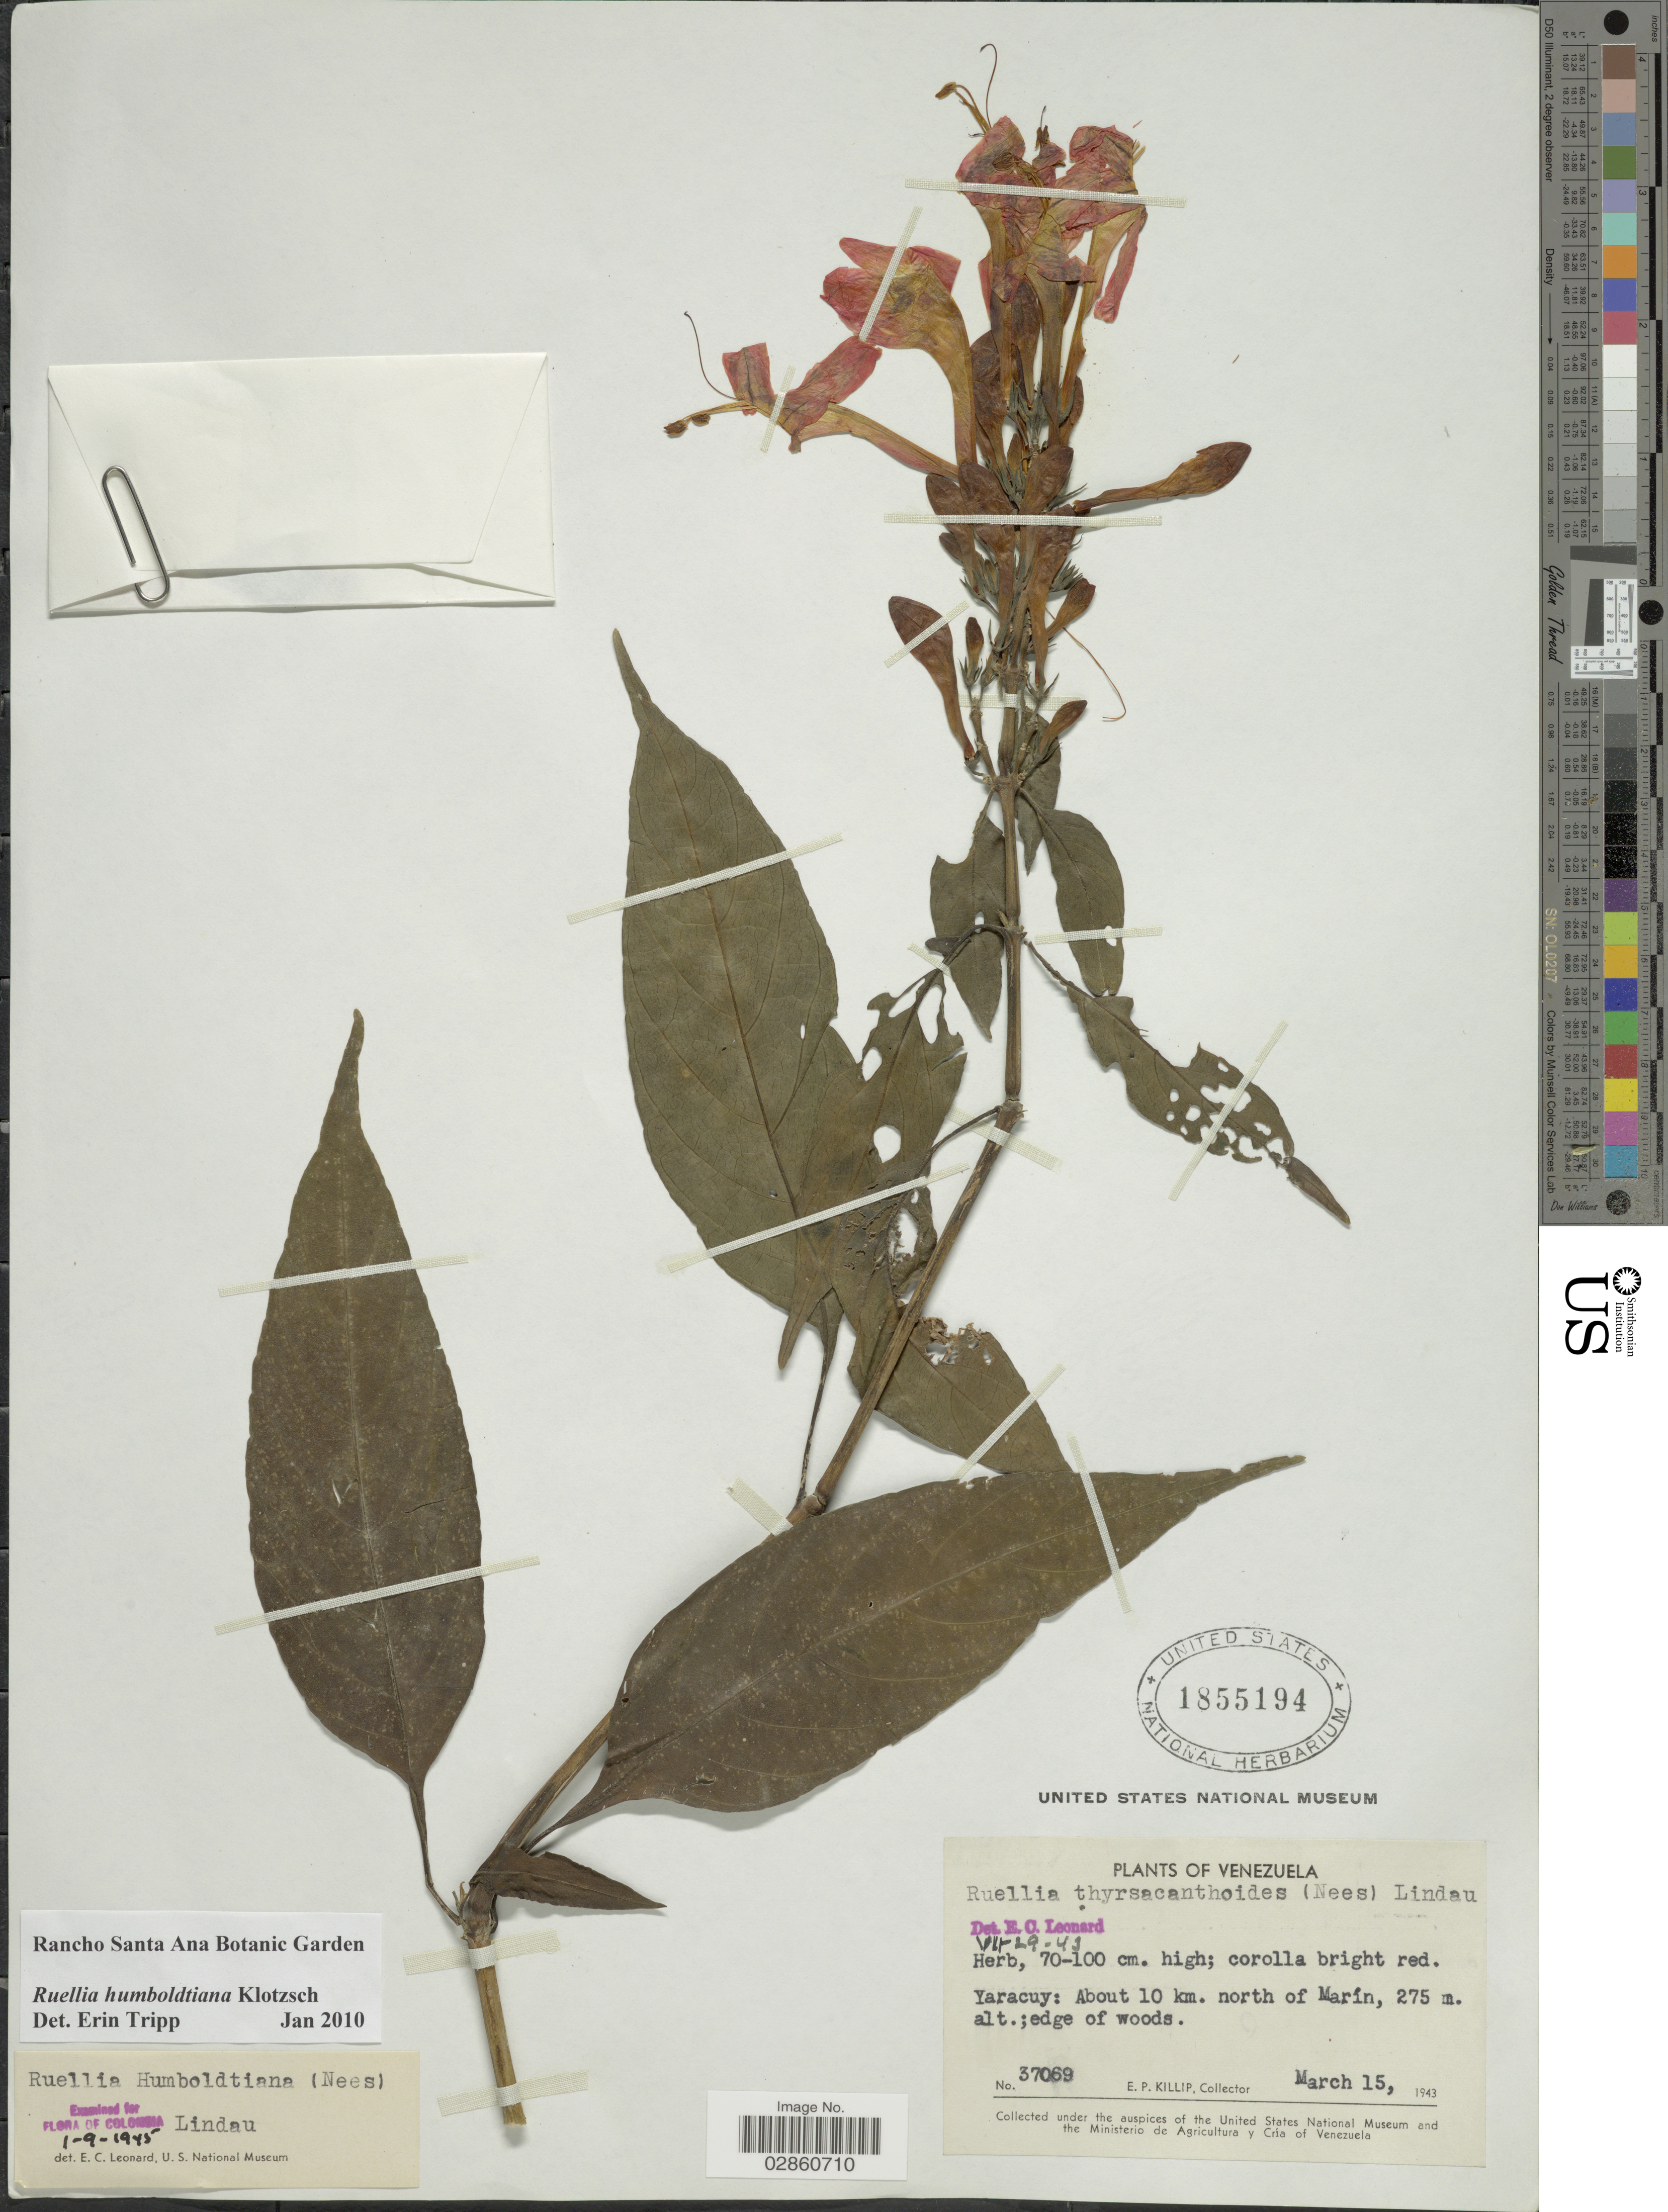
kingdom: Plantae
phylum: Tracheophyta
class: Magnoliopsida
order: Lamiales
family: Acanthaceae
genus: Ruellia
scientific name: Ruellia humboldtiana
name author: (Nees) Lindau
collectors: E. P. Killip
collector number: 37069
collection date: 1943-03-15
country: Venezuela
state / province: Yaracuy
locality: About 10 km. north of Marín.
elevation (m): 275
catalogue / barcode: US 1855194